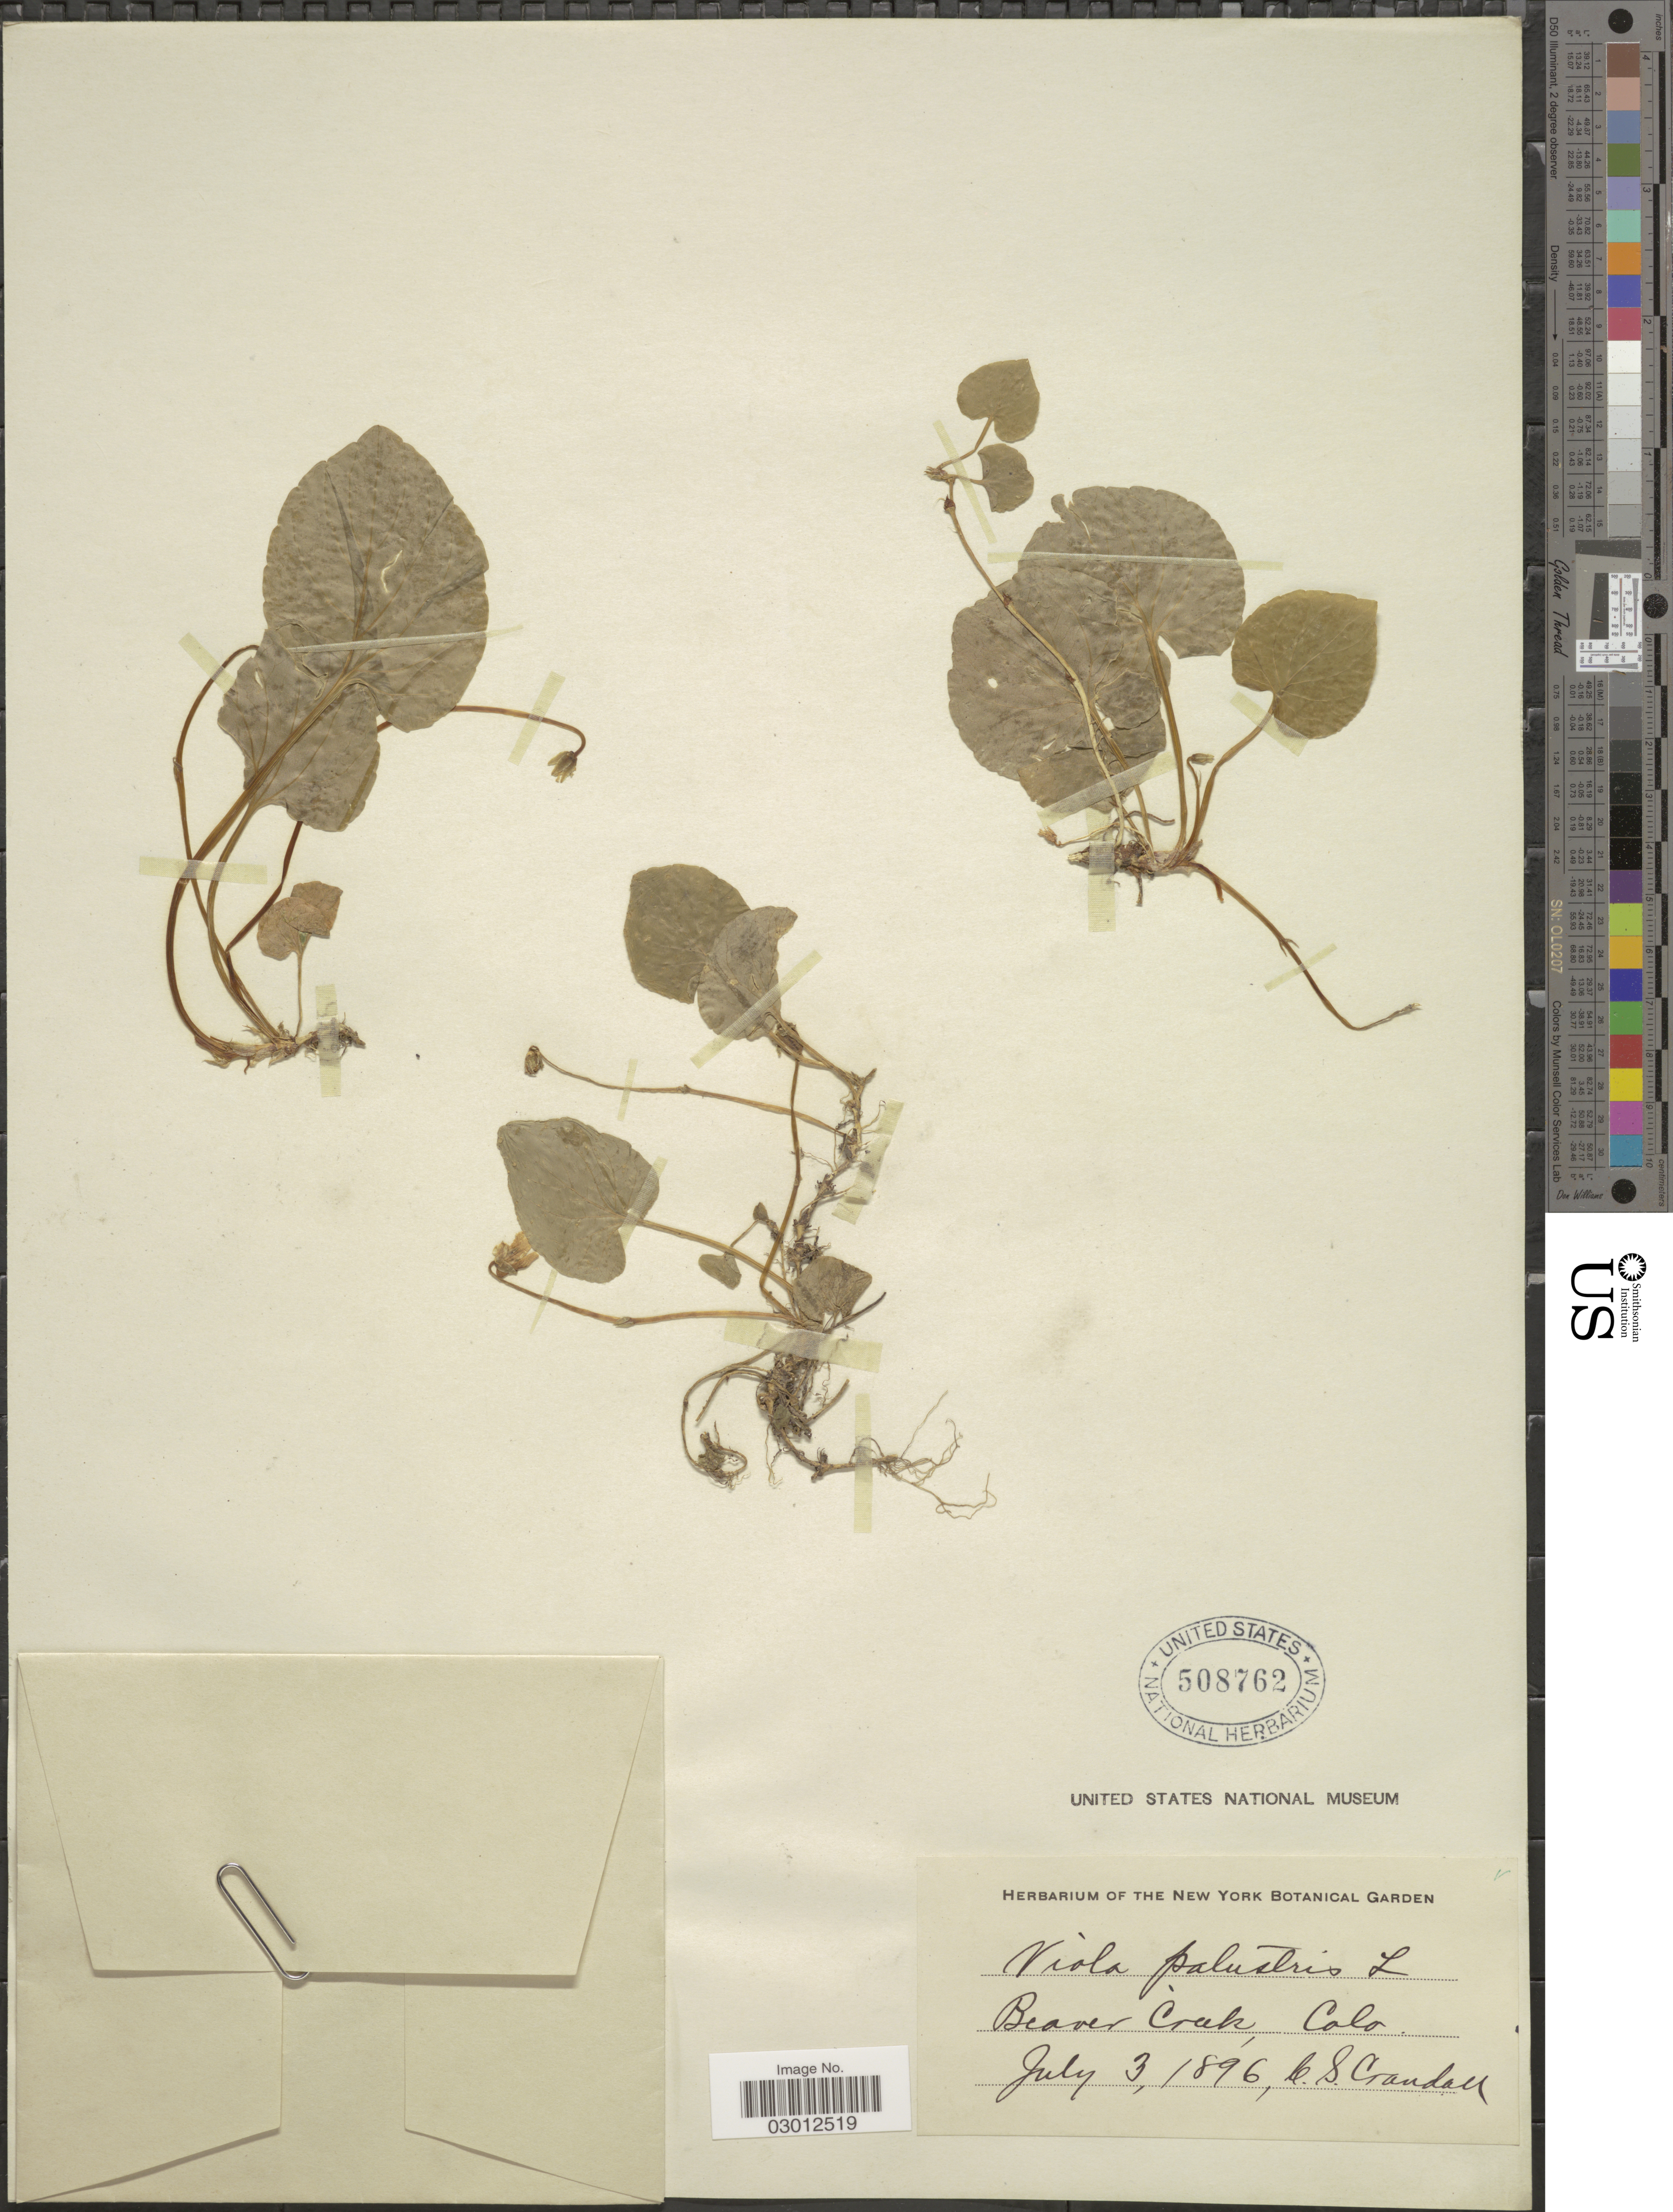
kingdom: Plantae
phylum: Tracheophyta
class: Magnoliopsida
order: Malpighiales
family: Violaceae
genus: Viola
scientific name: Viola palustris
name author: L.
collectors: C. Crandall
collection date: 1896-07-03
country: United States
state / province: Colorado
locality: Beaver Creek.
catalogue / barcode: US 508762